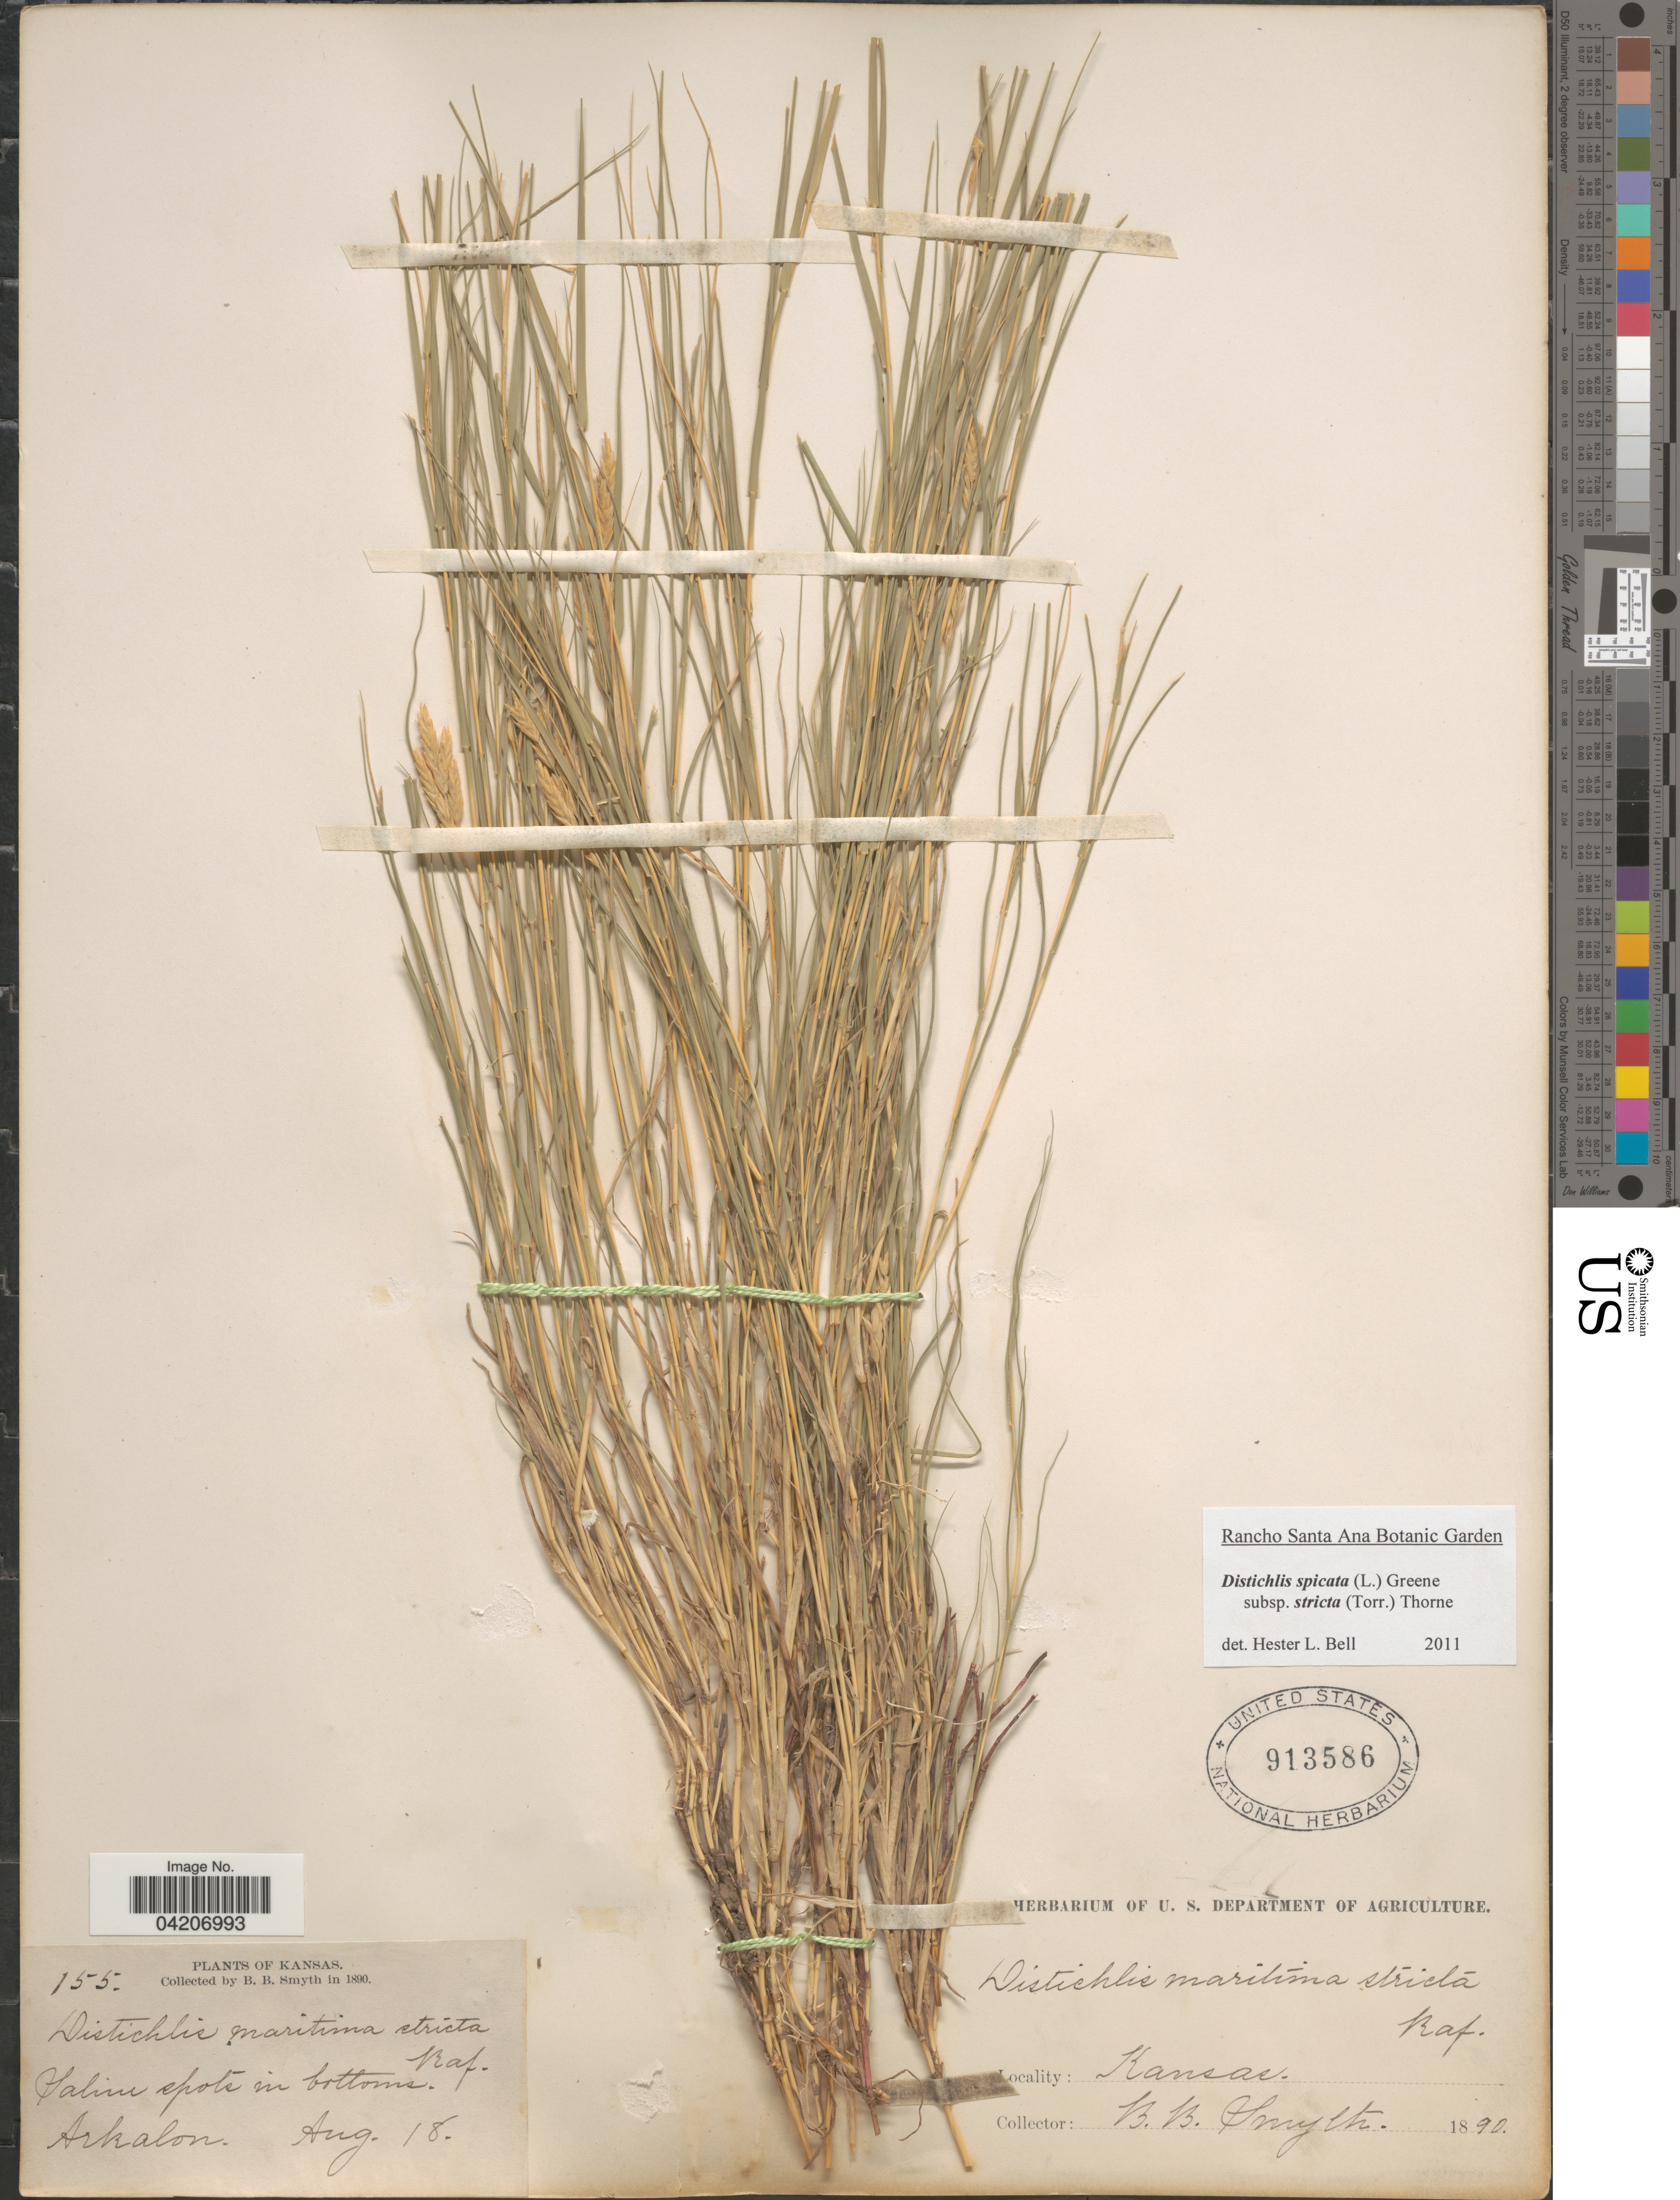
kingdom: Plantae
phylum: Tracheophyta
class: Liliopsida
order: Poales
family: Poaceae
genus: Distichlis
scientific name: Distichlis spicata subsp. stricta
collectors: B. Smyth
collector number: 155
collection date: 1890-08-18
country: United States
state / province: Kansas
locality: Arkalon.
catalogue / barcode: US 913586